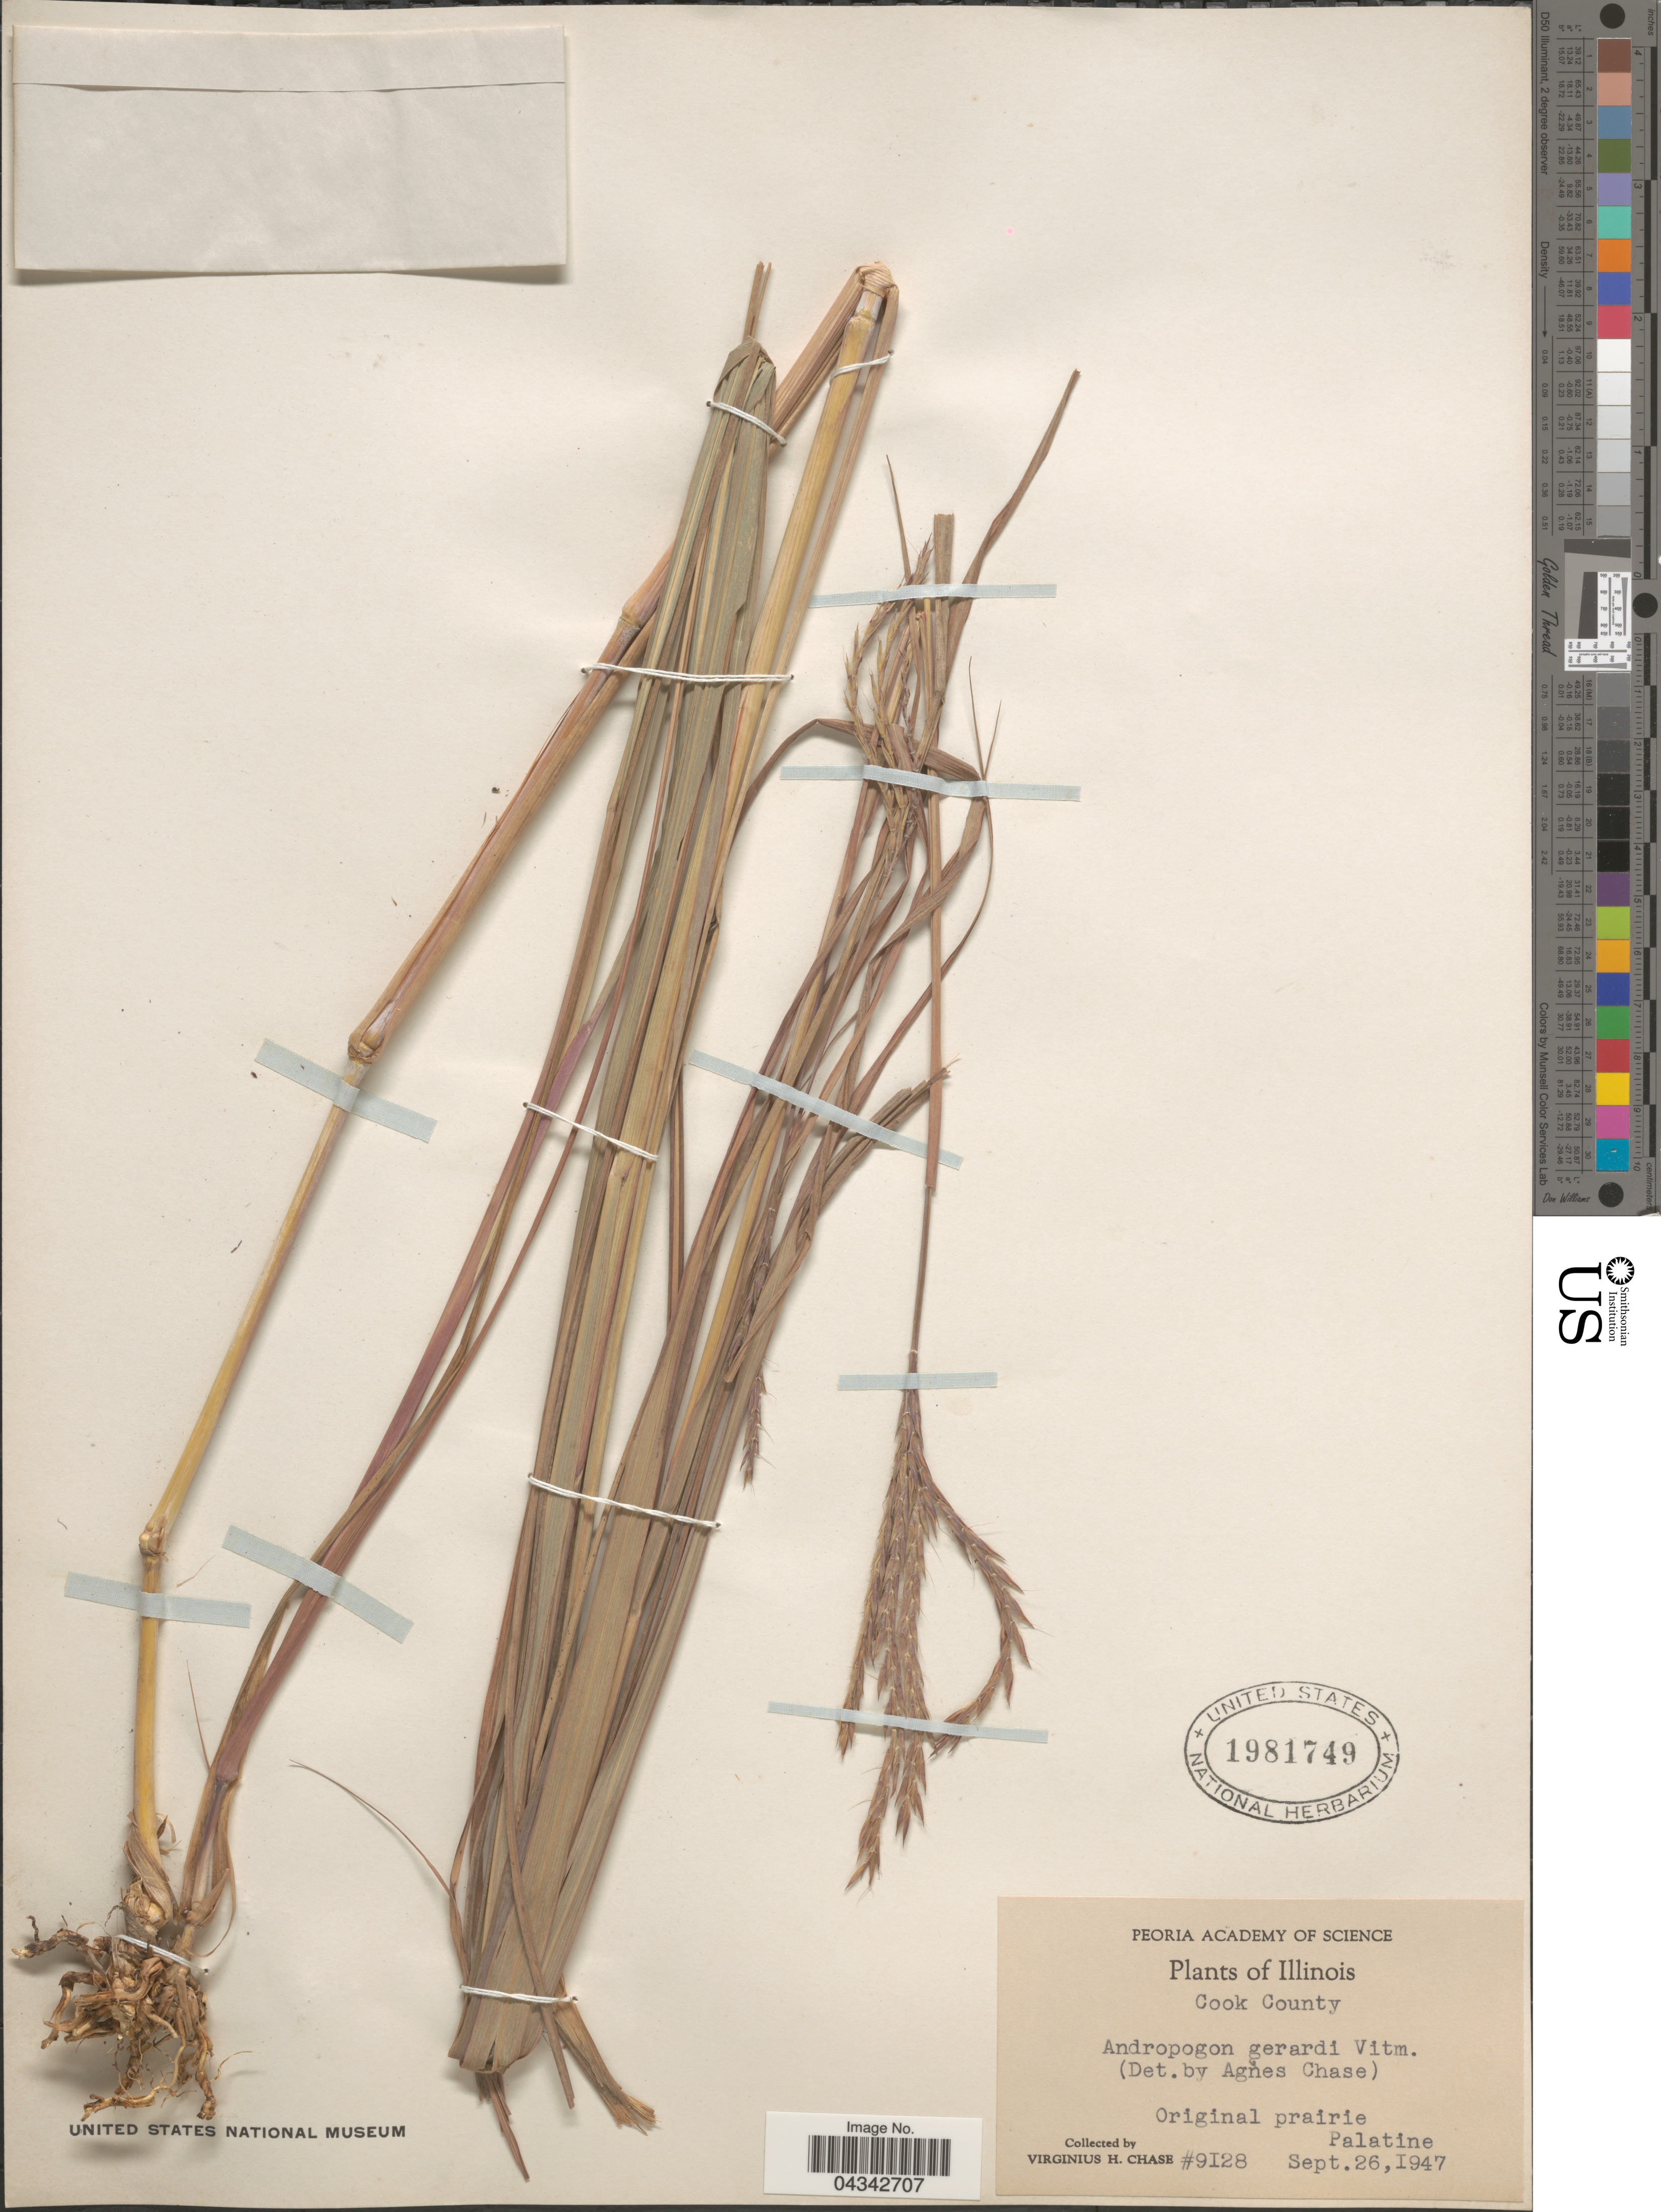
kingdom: Plantae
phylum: Tracheophyta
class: Liliopsida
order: Poales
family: Poaceae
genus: Andropogon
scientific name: Andropogon gerardii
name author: Vitman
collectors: V. H. Chase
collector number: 9128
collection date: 1947-09-26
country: United States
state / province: Illinois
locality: Cook County. Palatine.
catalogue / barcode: US 1981749